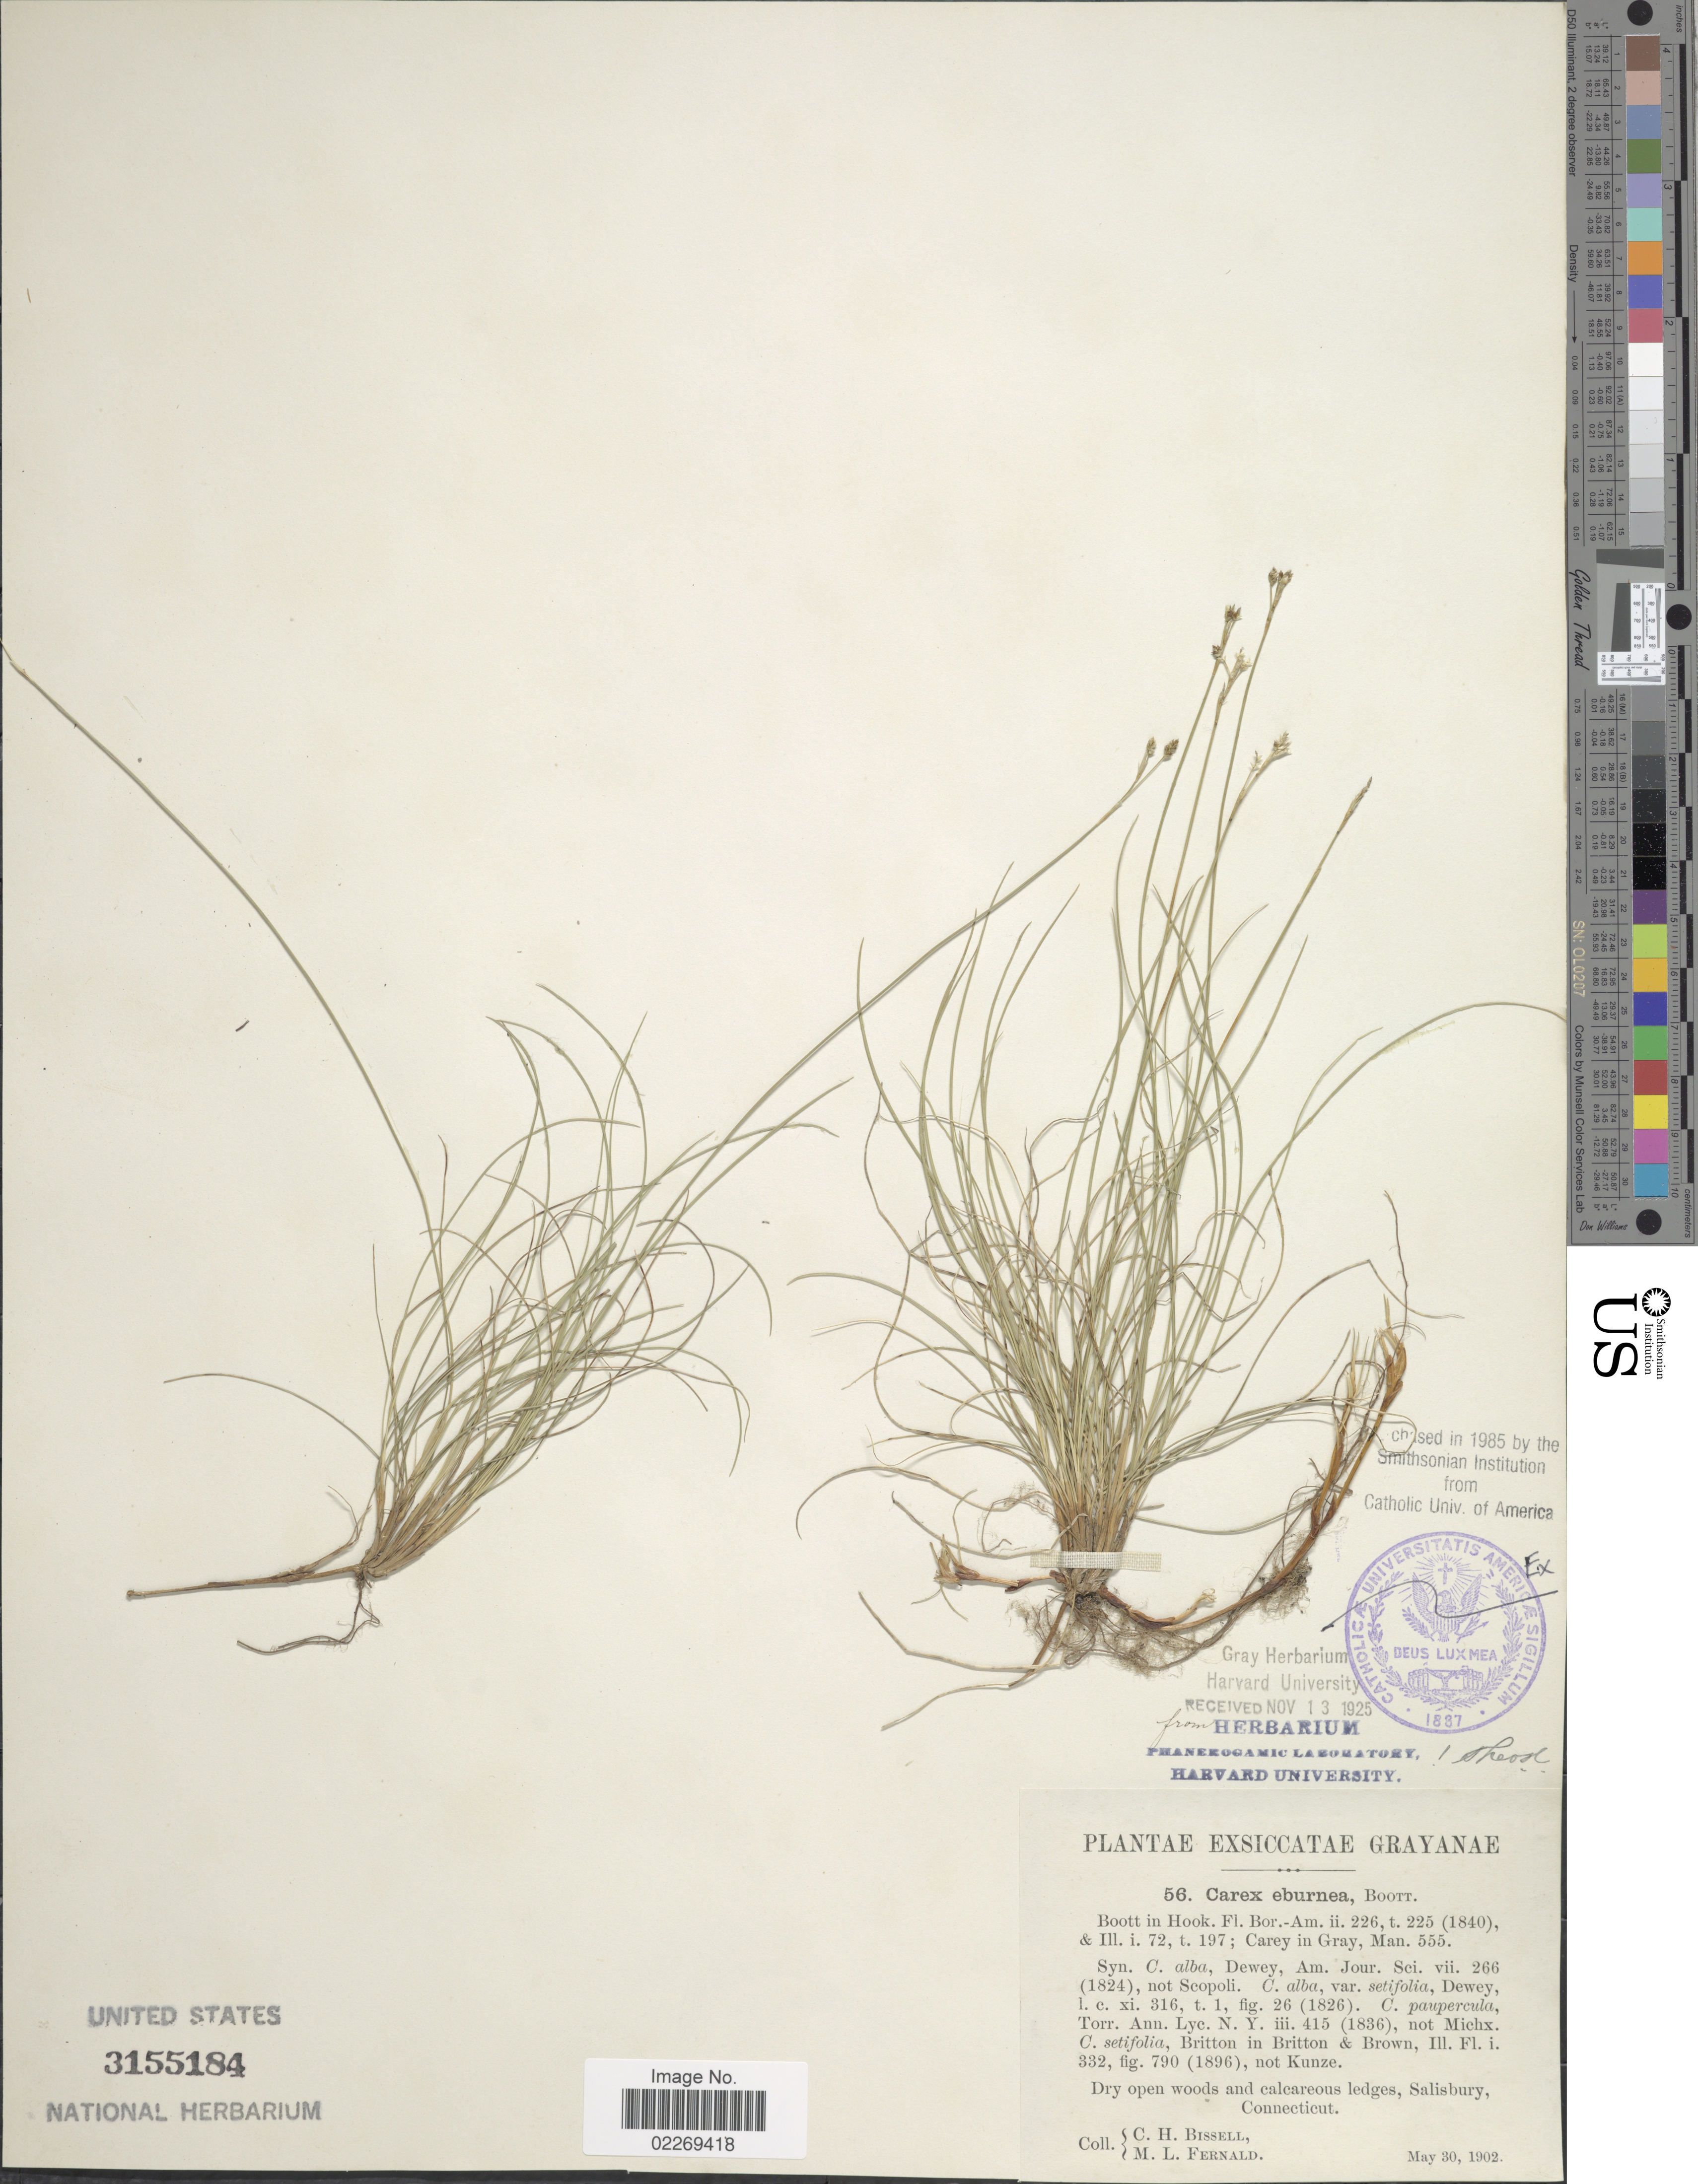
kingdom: Plantae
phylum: Tracheophyta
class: Liliopsida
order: Poales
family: Cyperaceae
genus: Carex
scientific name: Carex eburnea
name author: Boott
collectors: C. Bissell & M. L. Fernald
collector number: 56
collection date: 1902-05-30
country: United States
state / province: Connecticut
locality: Grayanae. Dry open woods and calcareous ledges, Salisbury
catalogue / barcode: US 3155184